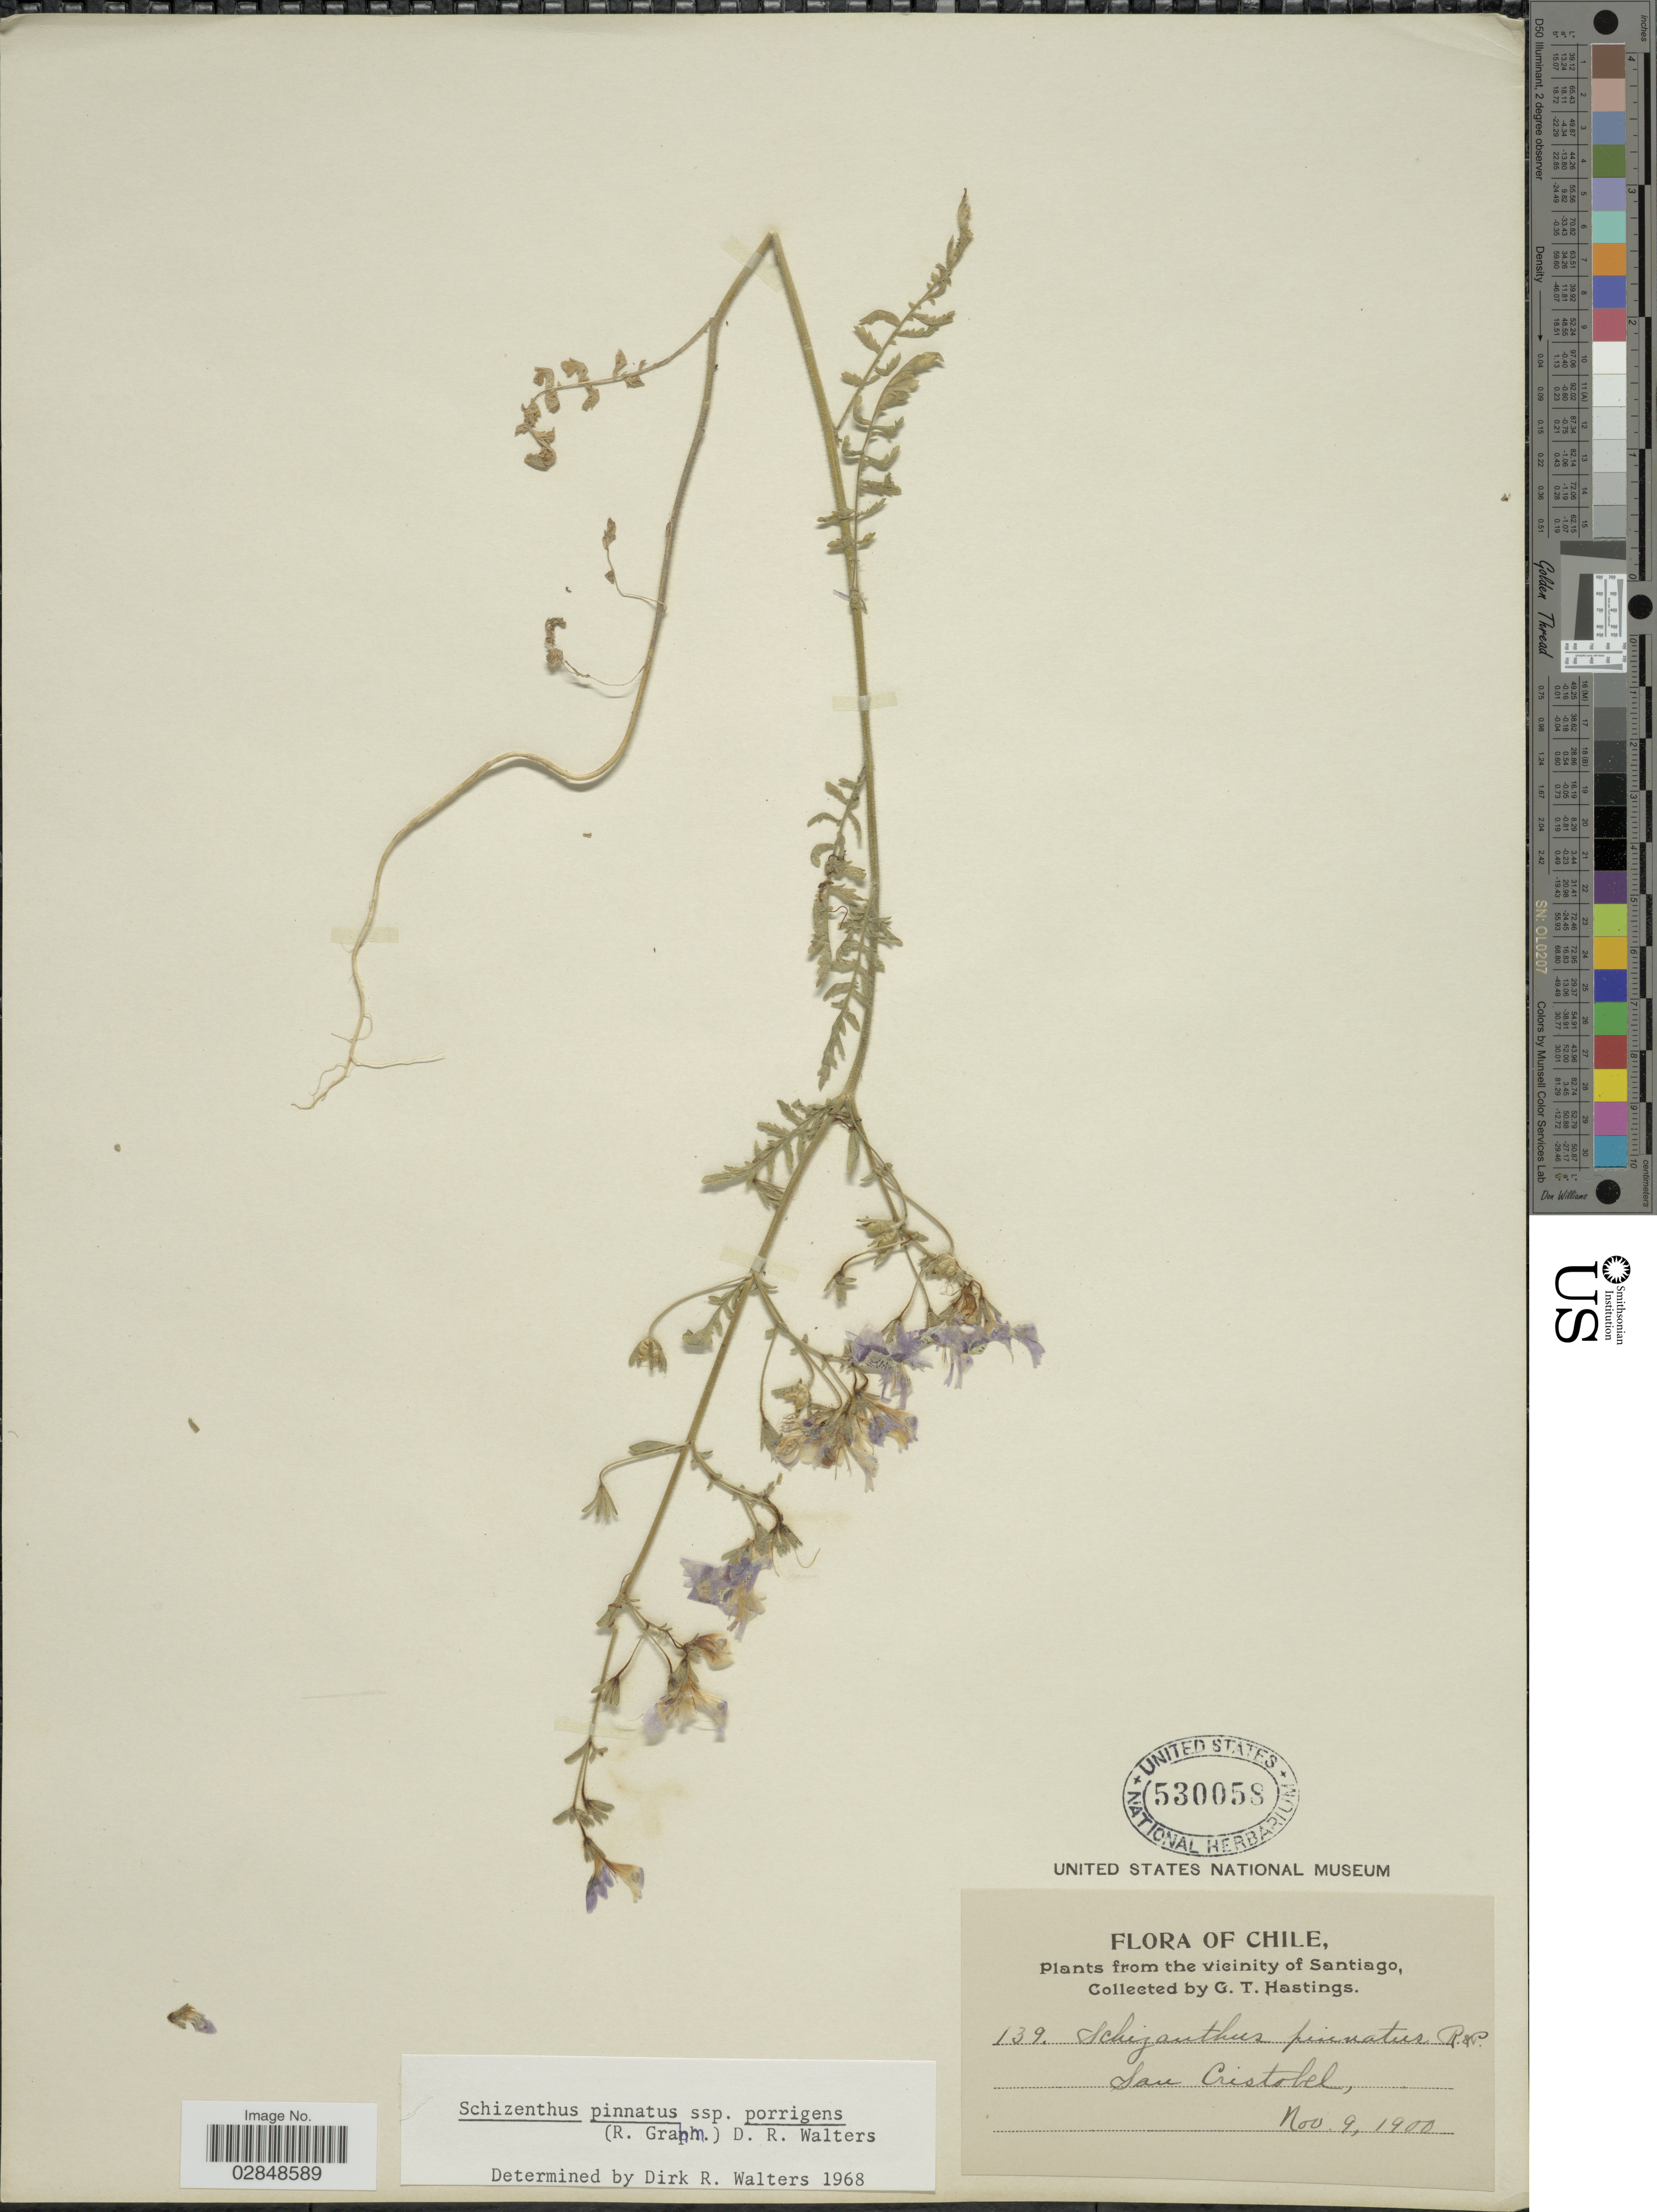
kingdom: Plantae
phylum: Tracheophyta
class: Magnoliopsida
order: Solanales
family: Solanaceae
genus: Schizanthus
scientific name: Schizanthus porrigens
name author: Graham ex Hook.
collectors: G. Hastings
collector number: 139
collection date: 1900-11-09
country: Chile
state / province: Región Metropolitana (RM)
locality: The vicinity of Santiago. San Cristobel.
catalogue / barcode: US 530058